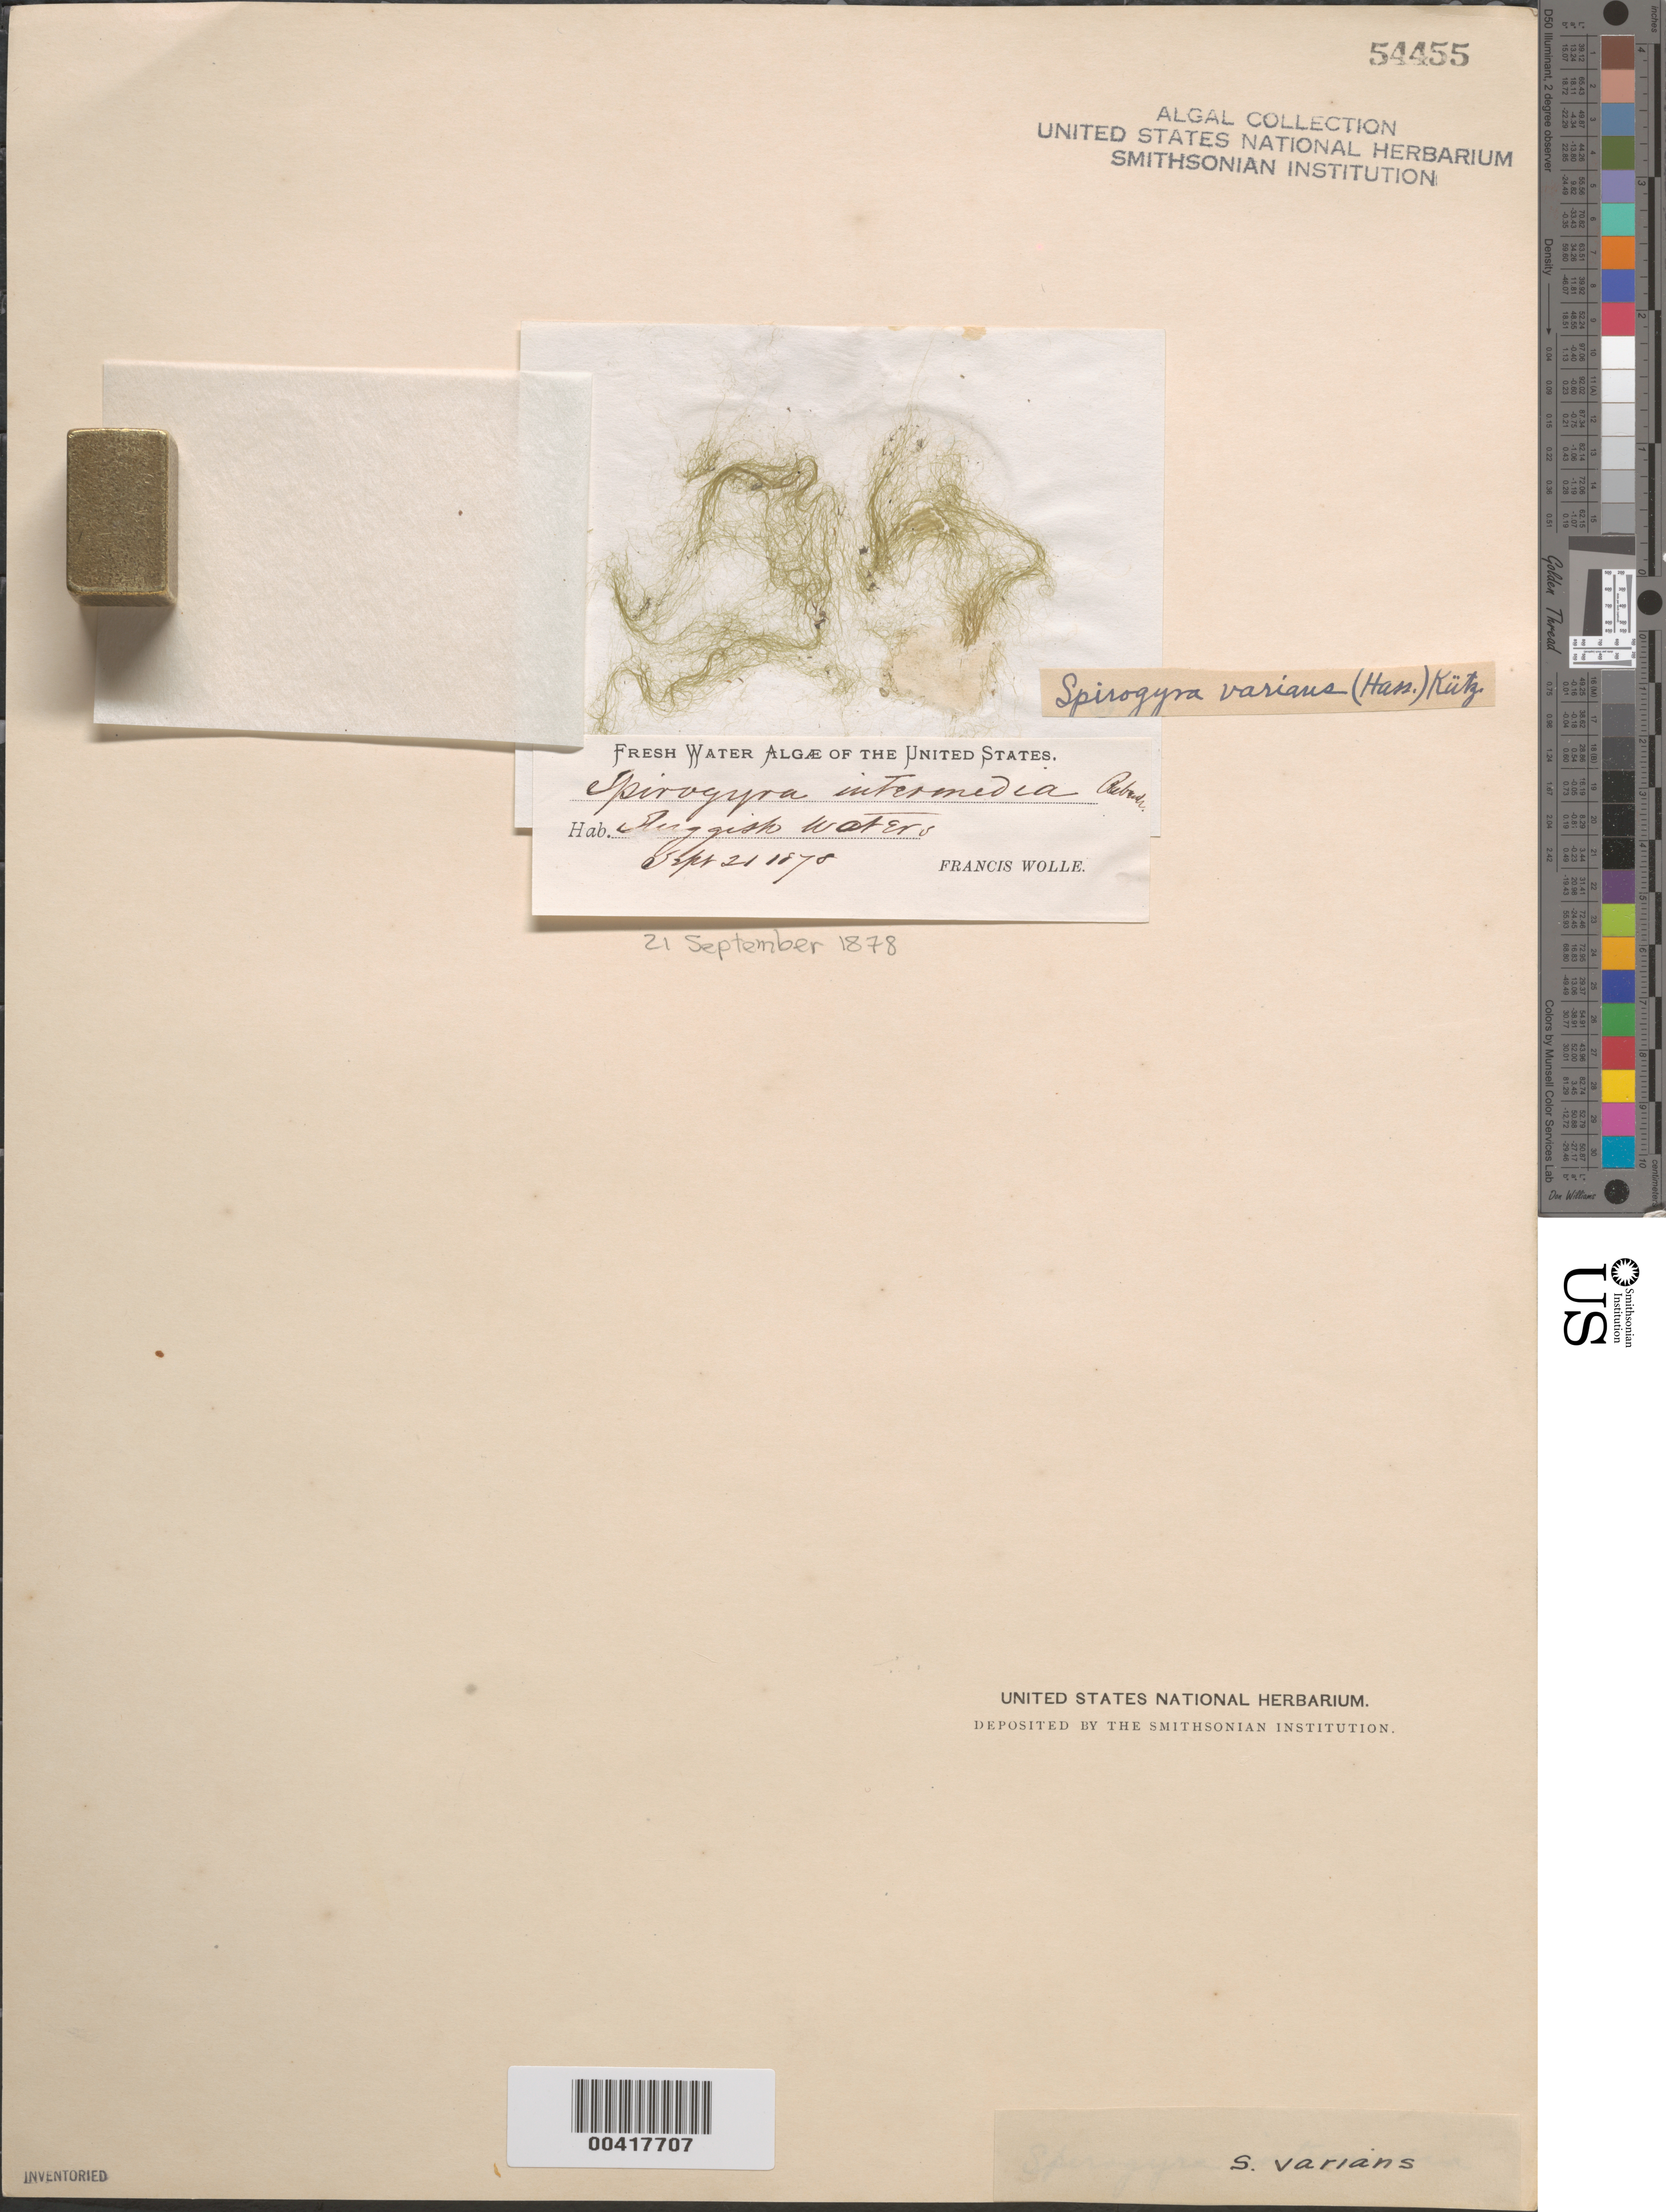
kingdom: Plantae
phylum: Charophyta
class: Zygnematophyceae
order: Zygnematales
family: Zygnemataceae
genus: Spirogyra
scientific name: Spirogyra varians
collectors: F. Wolle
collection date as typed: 21 Sep 1878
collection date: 1878-09-21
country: United States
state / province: Pennsylvania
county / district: Lehigh County / Northampton County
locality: Probably Bethlehem area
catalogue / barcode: US 54455